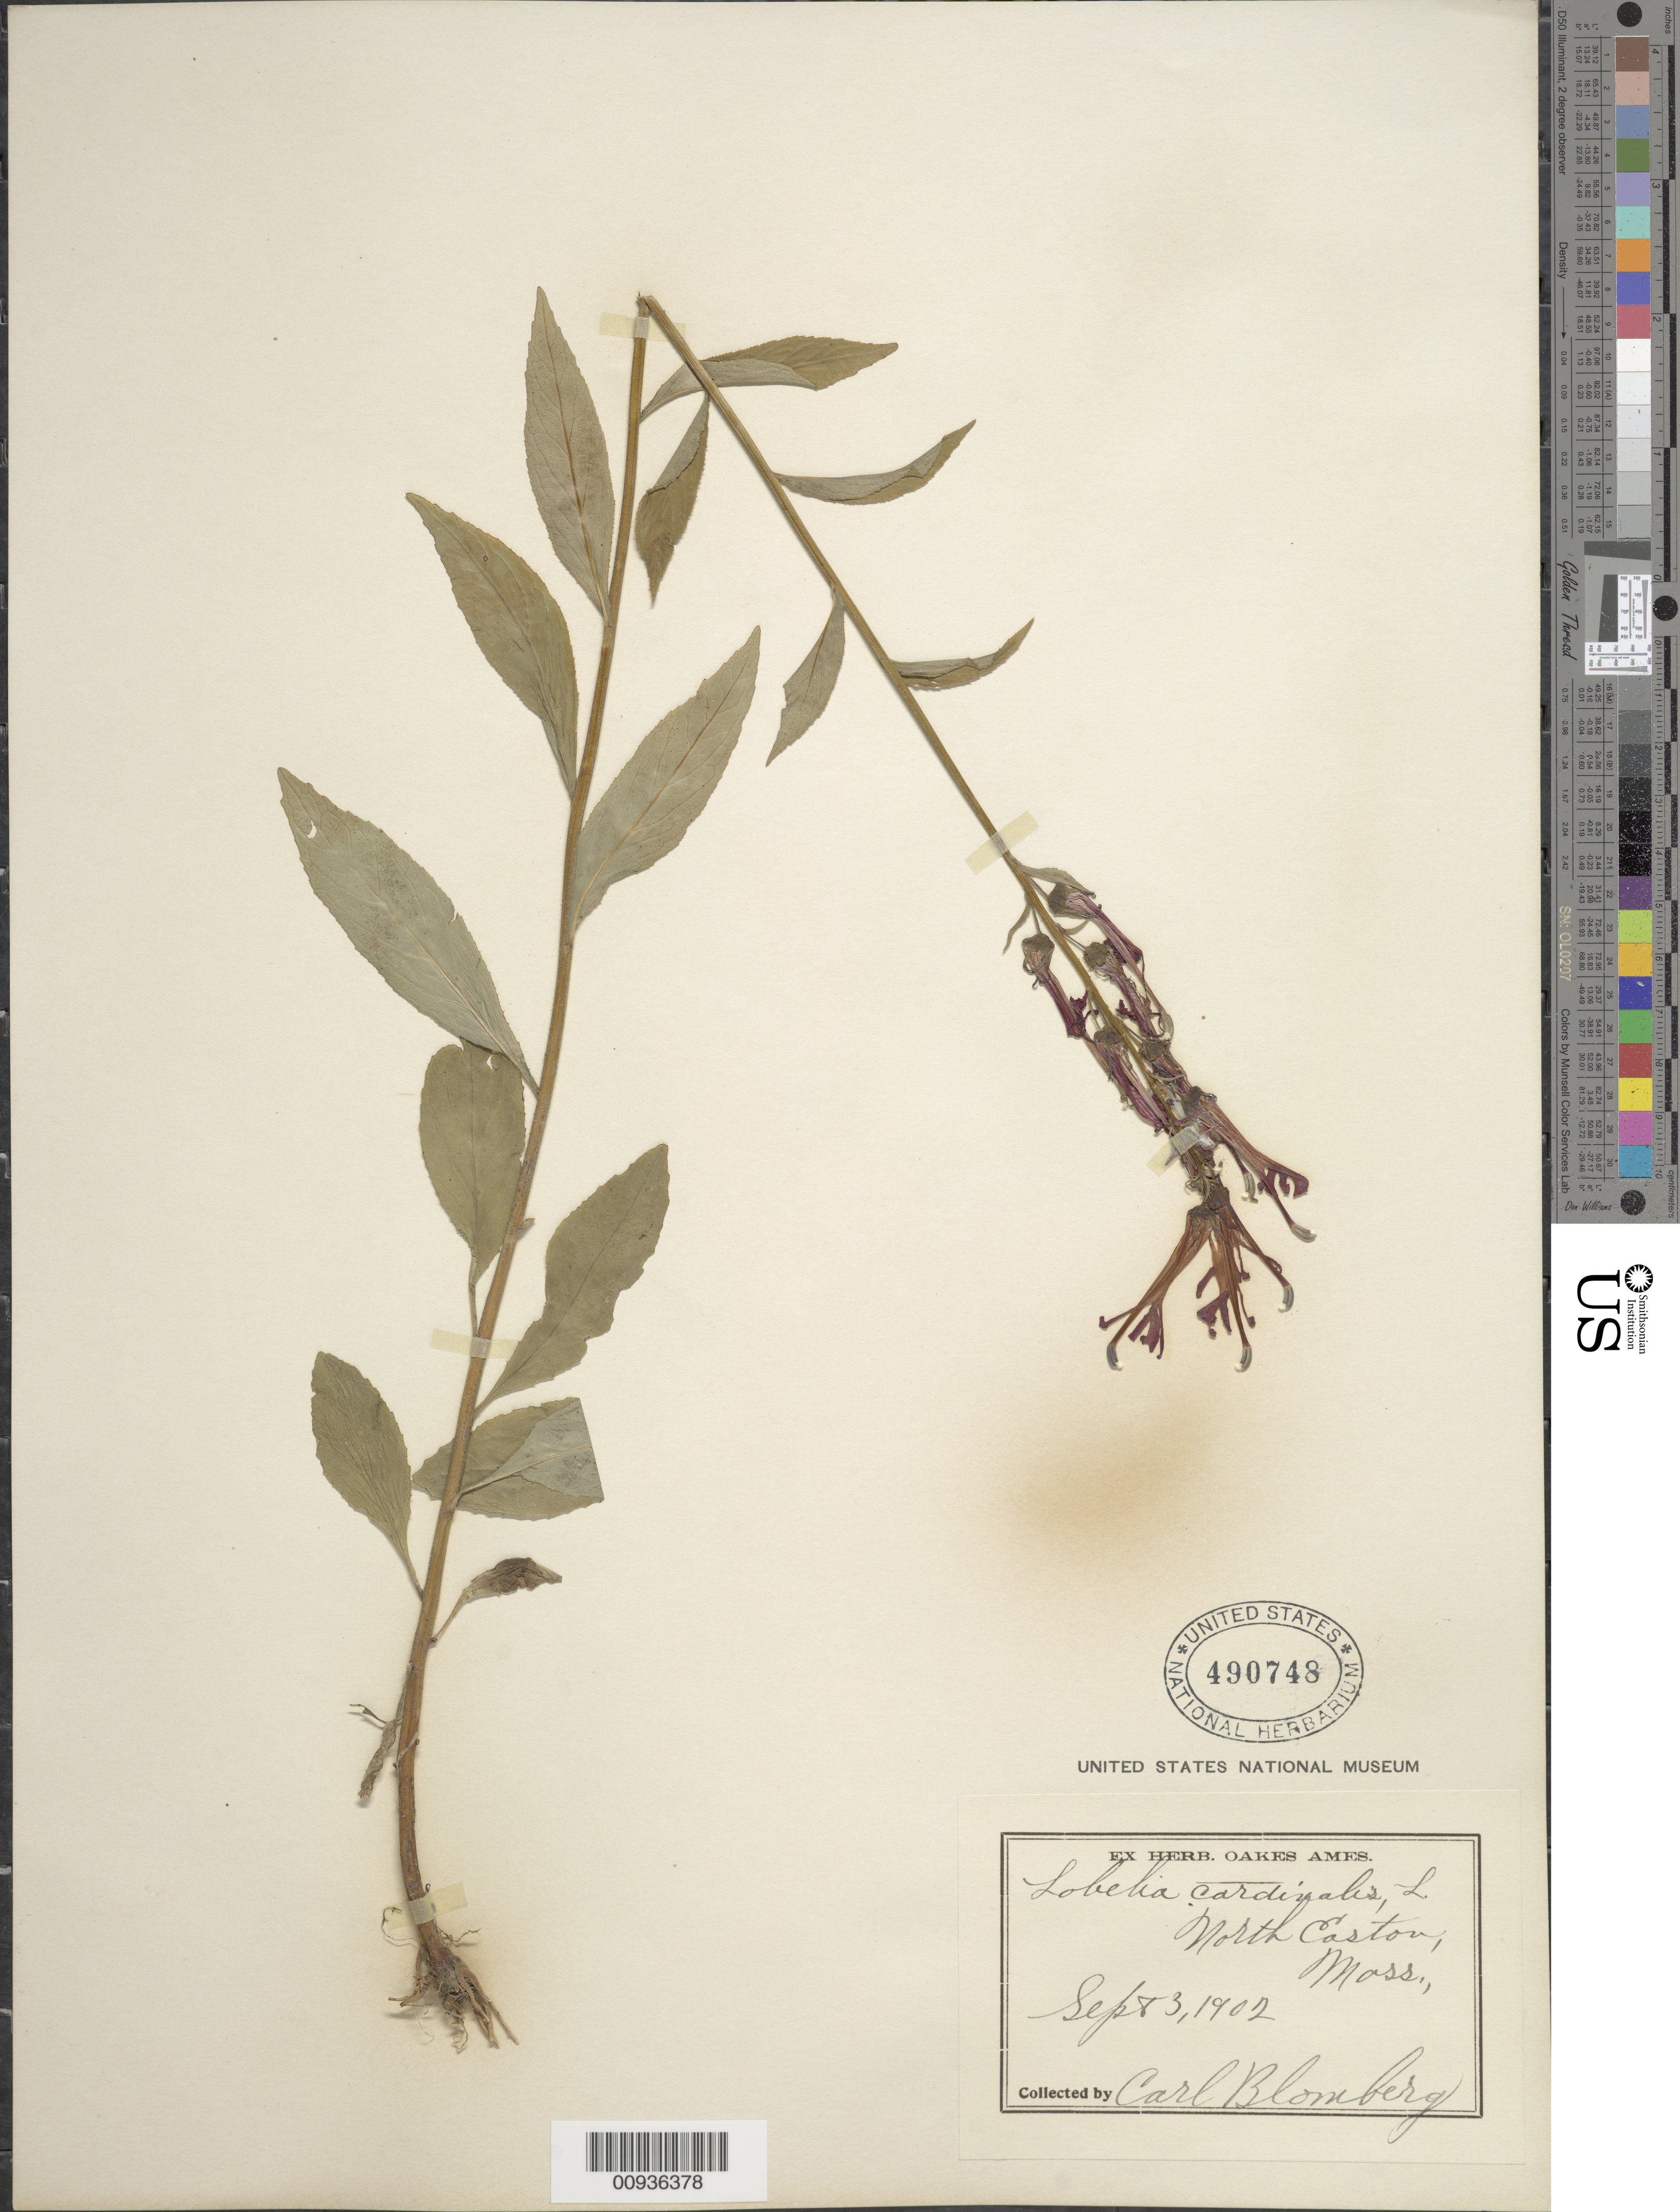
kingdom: Plantae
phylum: Tracheophyta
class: Magnoliopsida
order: Asterales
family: Campanulaceae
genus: Lobelia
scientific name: Lobelia cardinalis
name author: L.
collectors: C. Blomberg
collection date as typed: Sept. 3, 1902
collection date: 1902-09-03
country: United States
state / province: Massachusetts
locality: North Easton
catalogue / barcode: US 490748